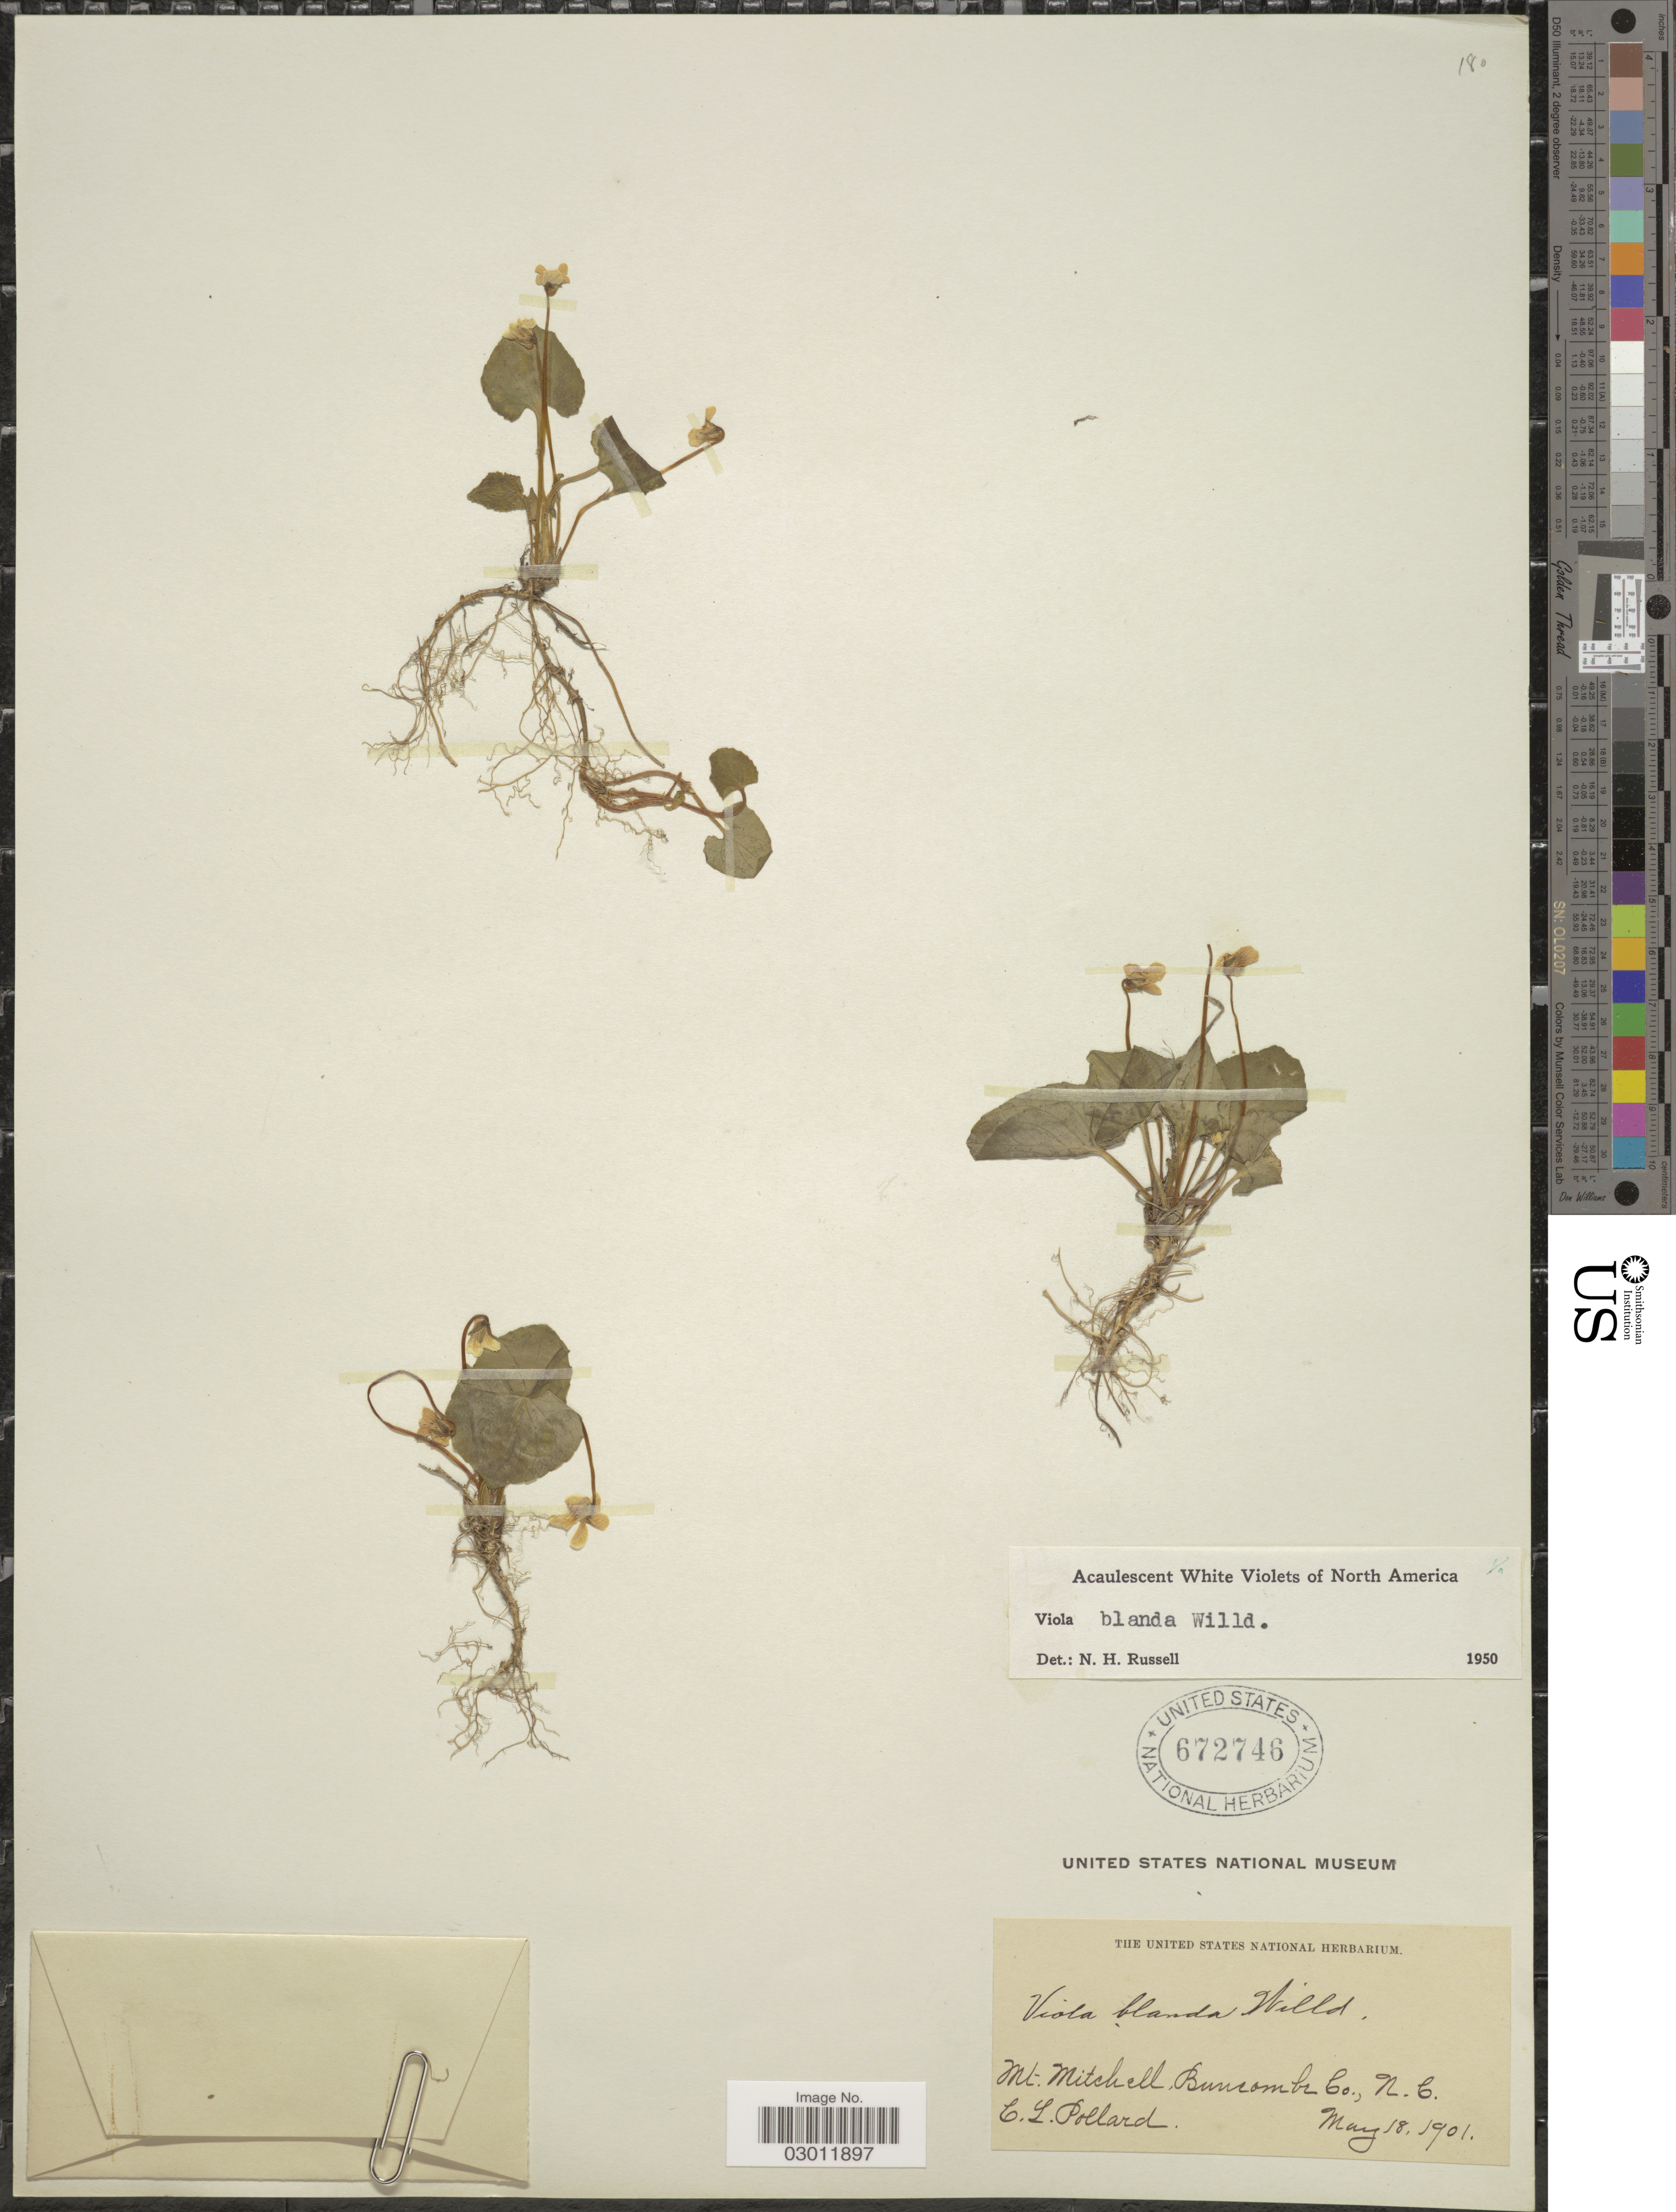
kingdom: Plantae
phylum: Tracheophyta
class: Magnoliopsida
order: Malpighiales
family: Violaceae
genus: Viola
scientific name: Viola blanda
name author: Willd.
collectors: C. L. Pollard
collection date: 1901-05-18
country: United States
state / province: North Carolina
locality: Mt. Mitchell, Buncombe Co., N.C.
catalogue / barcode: US 672746